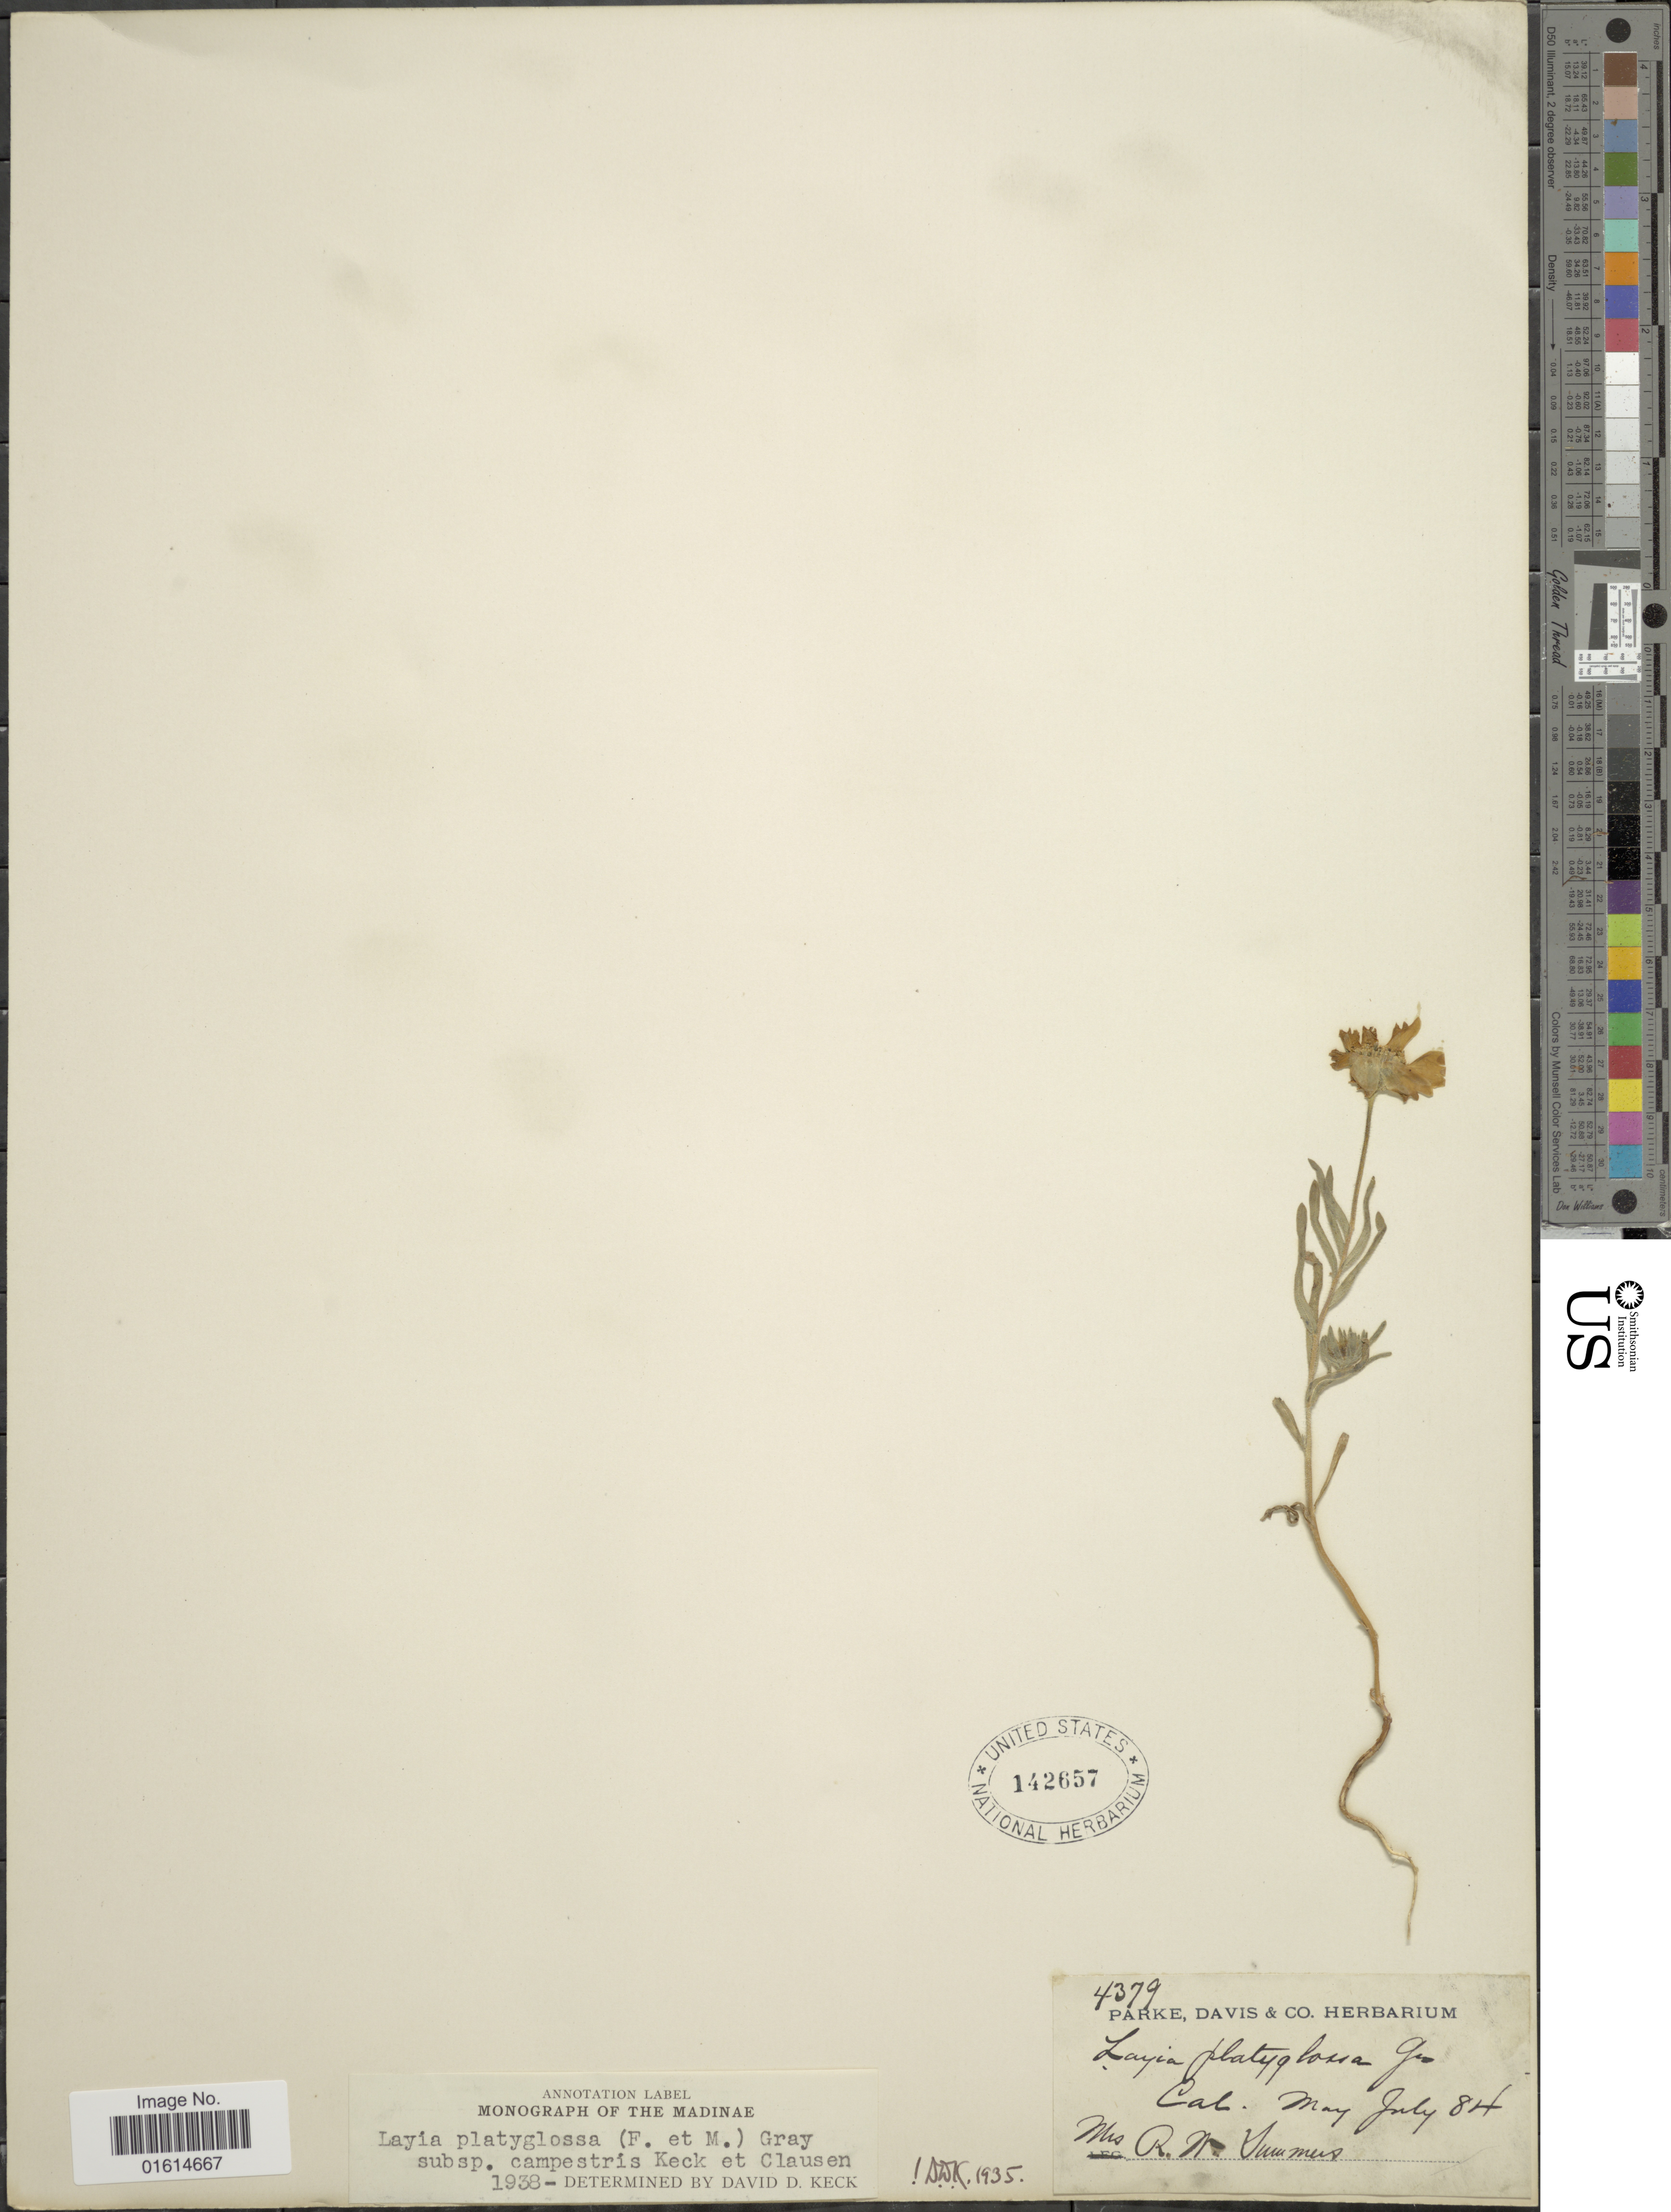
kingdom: Plantae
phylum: Tracheophyta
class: Magnoliopsida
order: Asterales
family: Asteraceae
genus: Layia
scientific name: Layia platyglossa subsp. campestris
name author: D.D. Keck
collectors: R. Summers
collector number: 4379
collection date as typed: Transcribed d/m/y: /7/84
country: United States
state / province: California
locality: Cal.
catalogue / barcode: US 142657